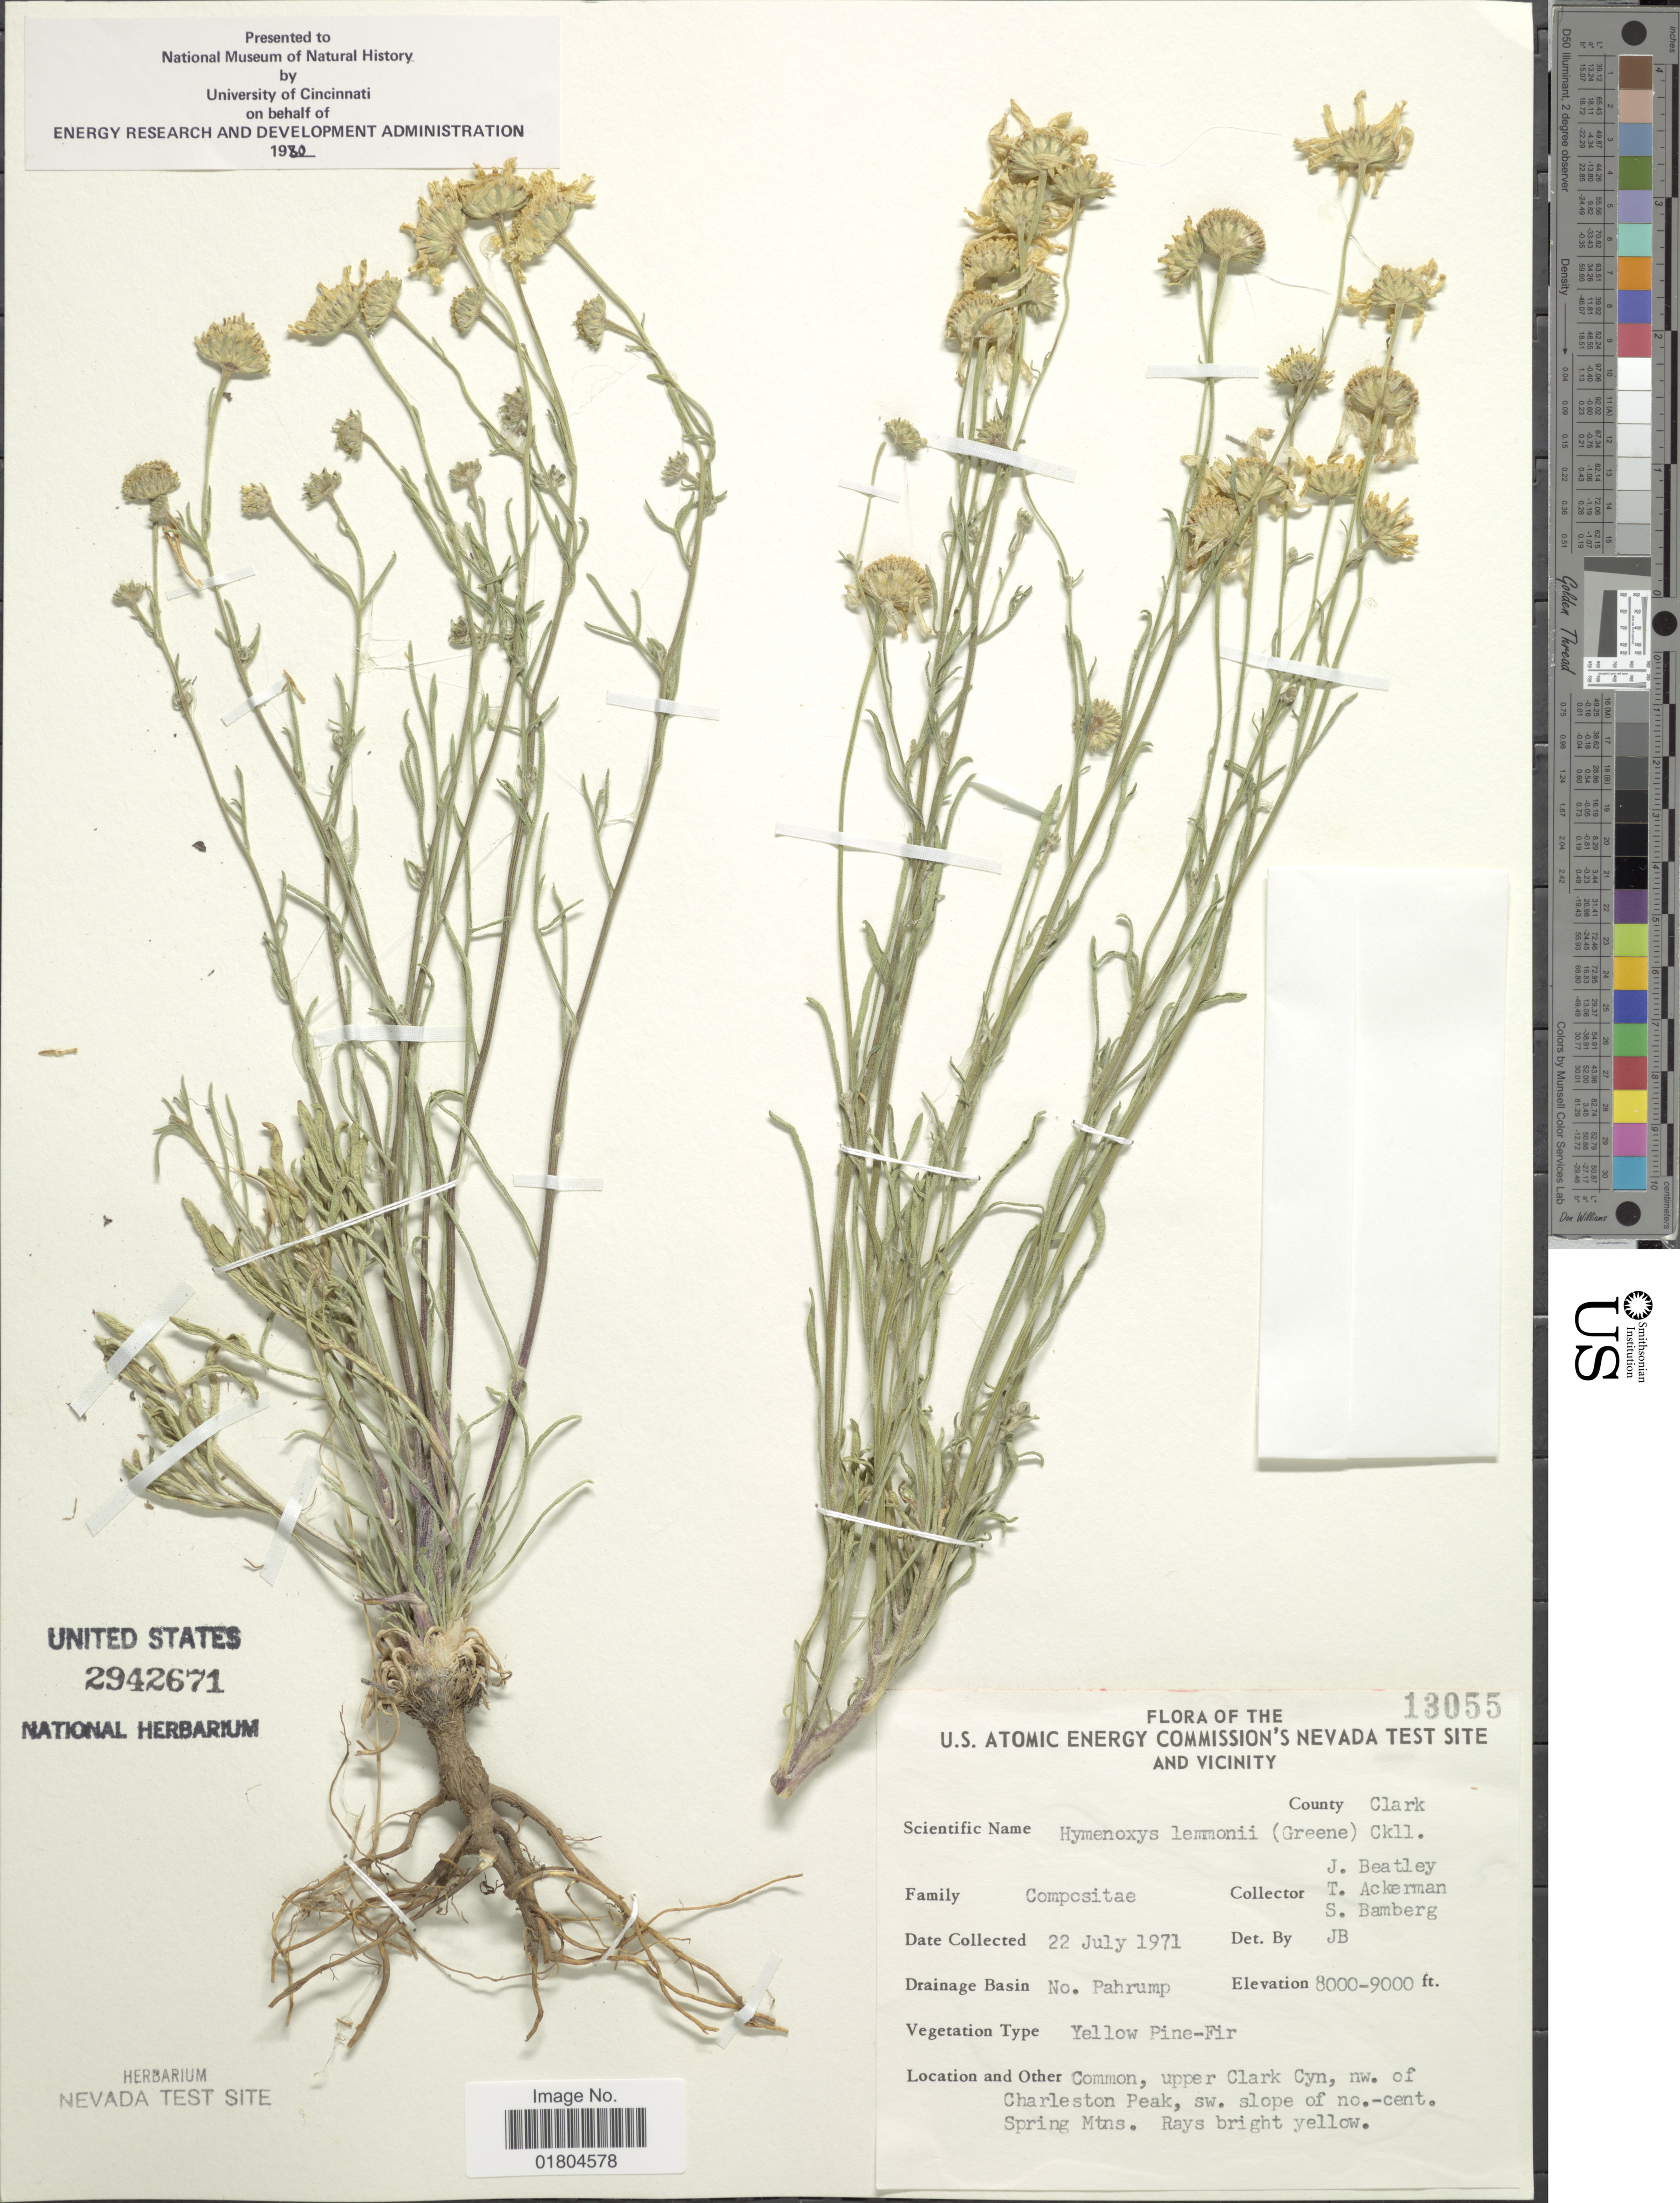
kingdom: Plantae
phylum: Tracheophyta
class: Magnoliopsida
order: Asterales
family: Asteraceae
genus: Hymenoxys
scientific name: Hymenoxys lemmonii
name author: (Greene) Cockerell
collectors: J. C. Beatley, T. Ackerman & S. Bamberg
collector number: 13055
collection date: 1971-07-22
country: United States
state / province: Nevada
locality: U. S. Atomic Energy Commission's Nevada Test Site and vicinity. County Clark. Drainage Basin No. Pahrump. upper Clark Cyn, nw. of Charleston Peak, sw. slope of no.-cent. Spring Mtns.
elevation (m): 2438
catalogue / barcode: US 2942671